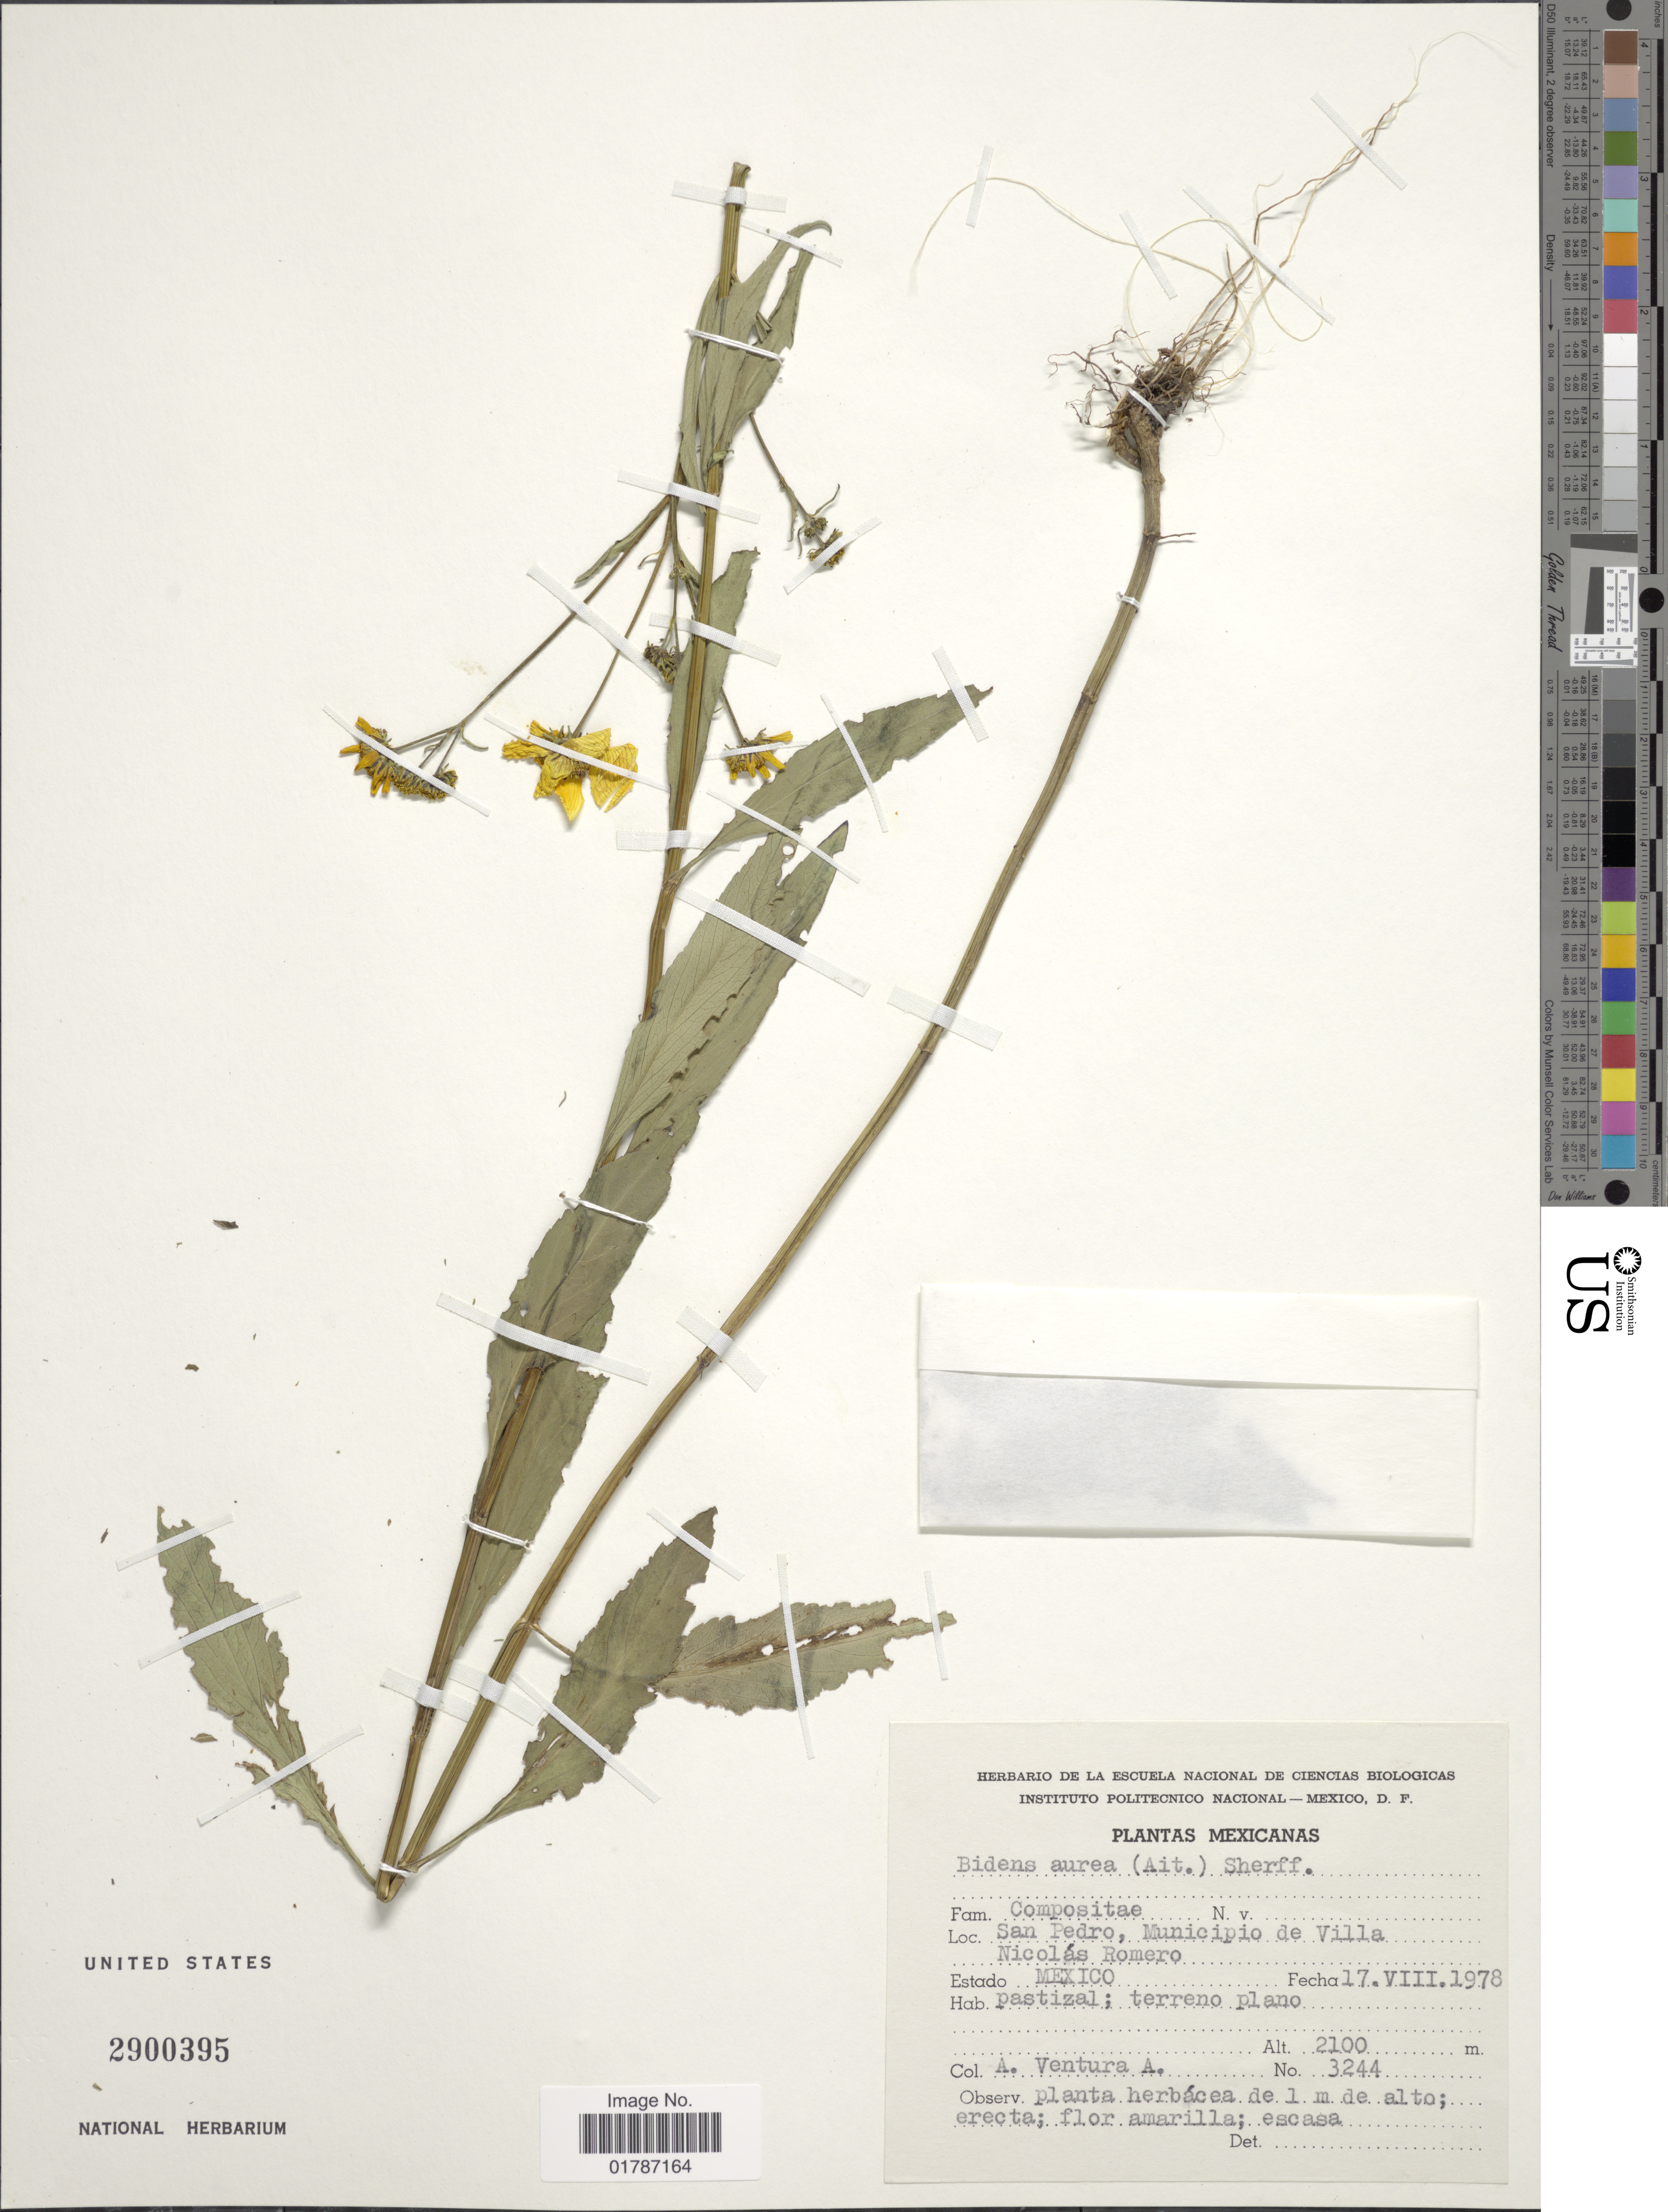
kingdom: Plantae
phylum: Tracheophyta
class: Magnoliopsida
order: Asterales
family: Asteraceae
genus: Bidens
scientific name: Bidens aurea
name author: (Aiton) Sherff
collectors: A. Ventura A.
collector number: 3244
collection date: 1978-08-17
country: Mexico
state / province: México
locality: San Pedro, Municipio de Villa Nicolas Romero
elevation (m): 2100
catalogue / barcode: US 2900395